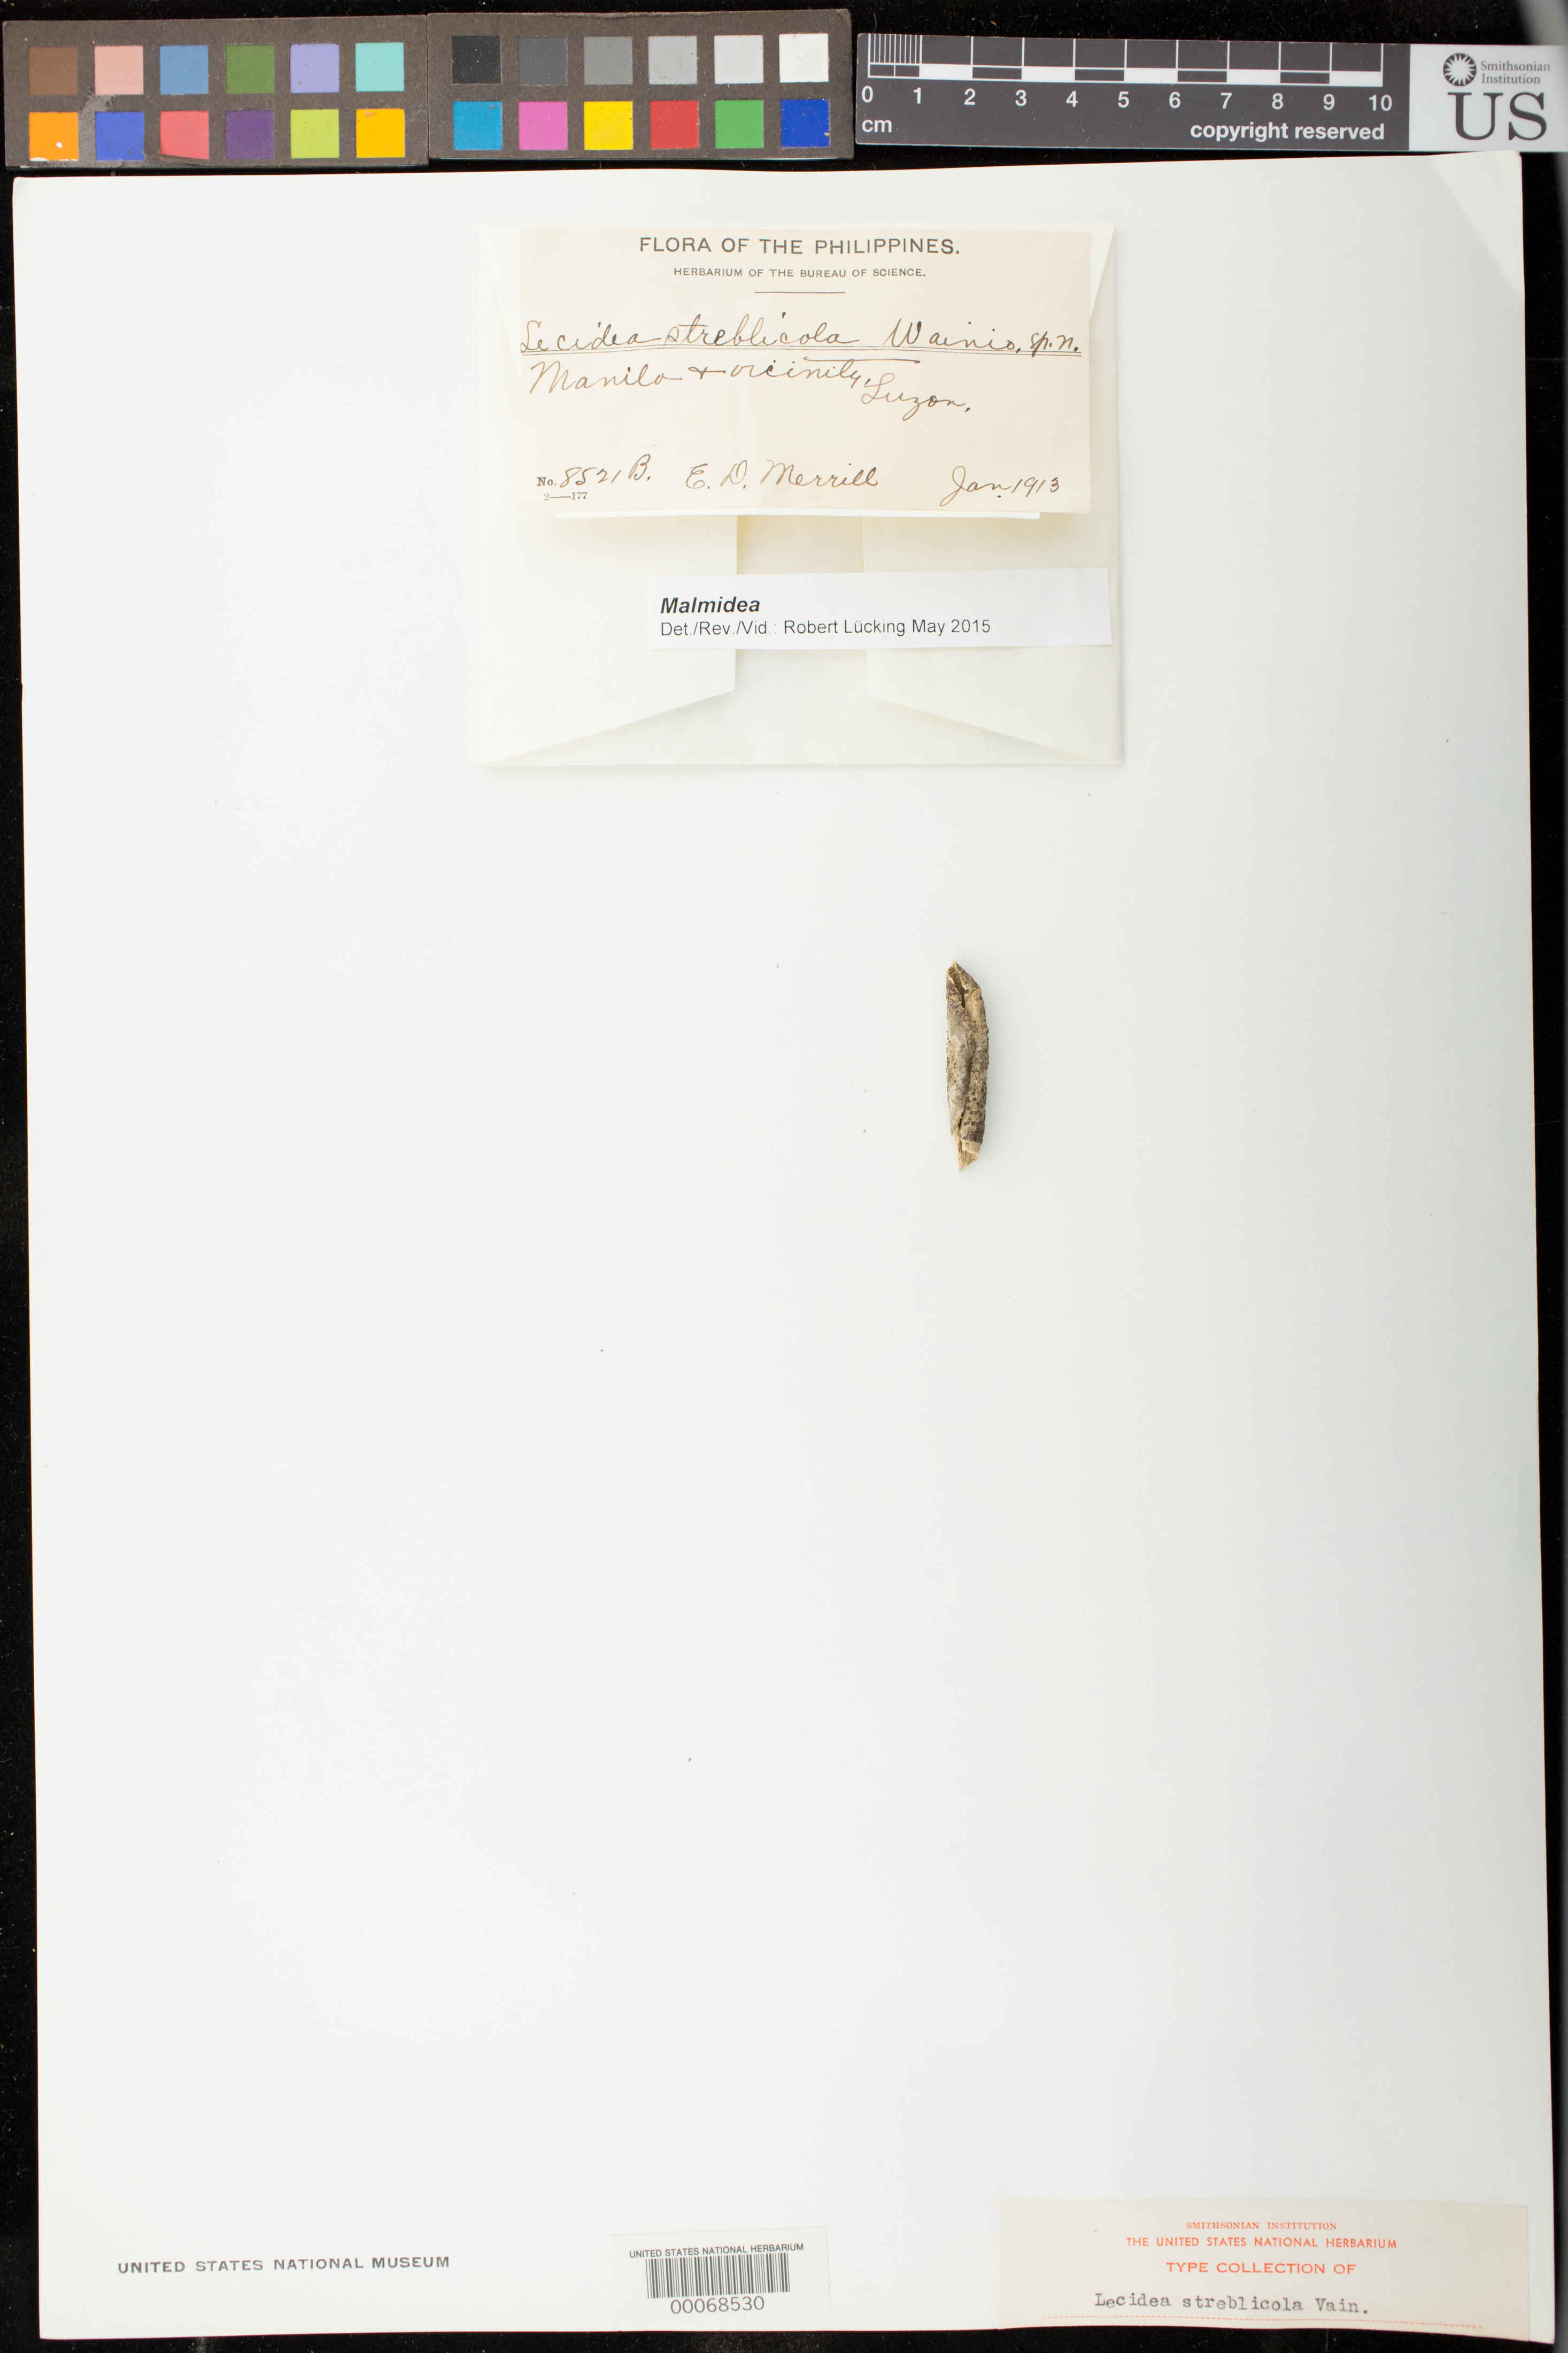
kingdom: Fungi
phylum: Ascomycota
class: Lecanoromycetes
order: Lecideales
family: Lecideaceae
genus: Lecidea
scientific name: Lecidea streblicola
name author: Vain.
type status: Type Collection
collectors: E. D. Merrill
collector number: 8521 B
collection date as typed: Jan 1913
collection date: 1913-01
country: Philippines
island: Luzon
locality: Manila & vicinity.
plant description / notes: Protologue cites collection no. as 8521.